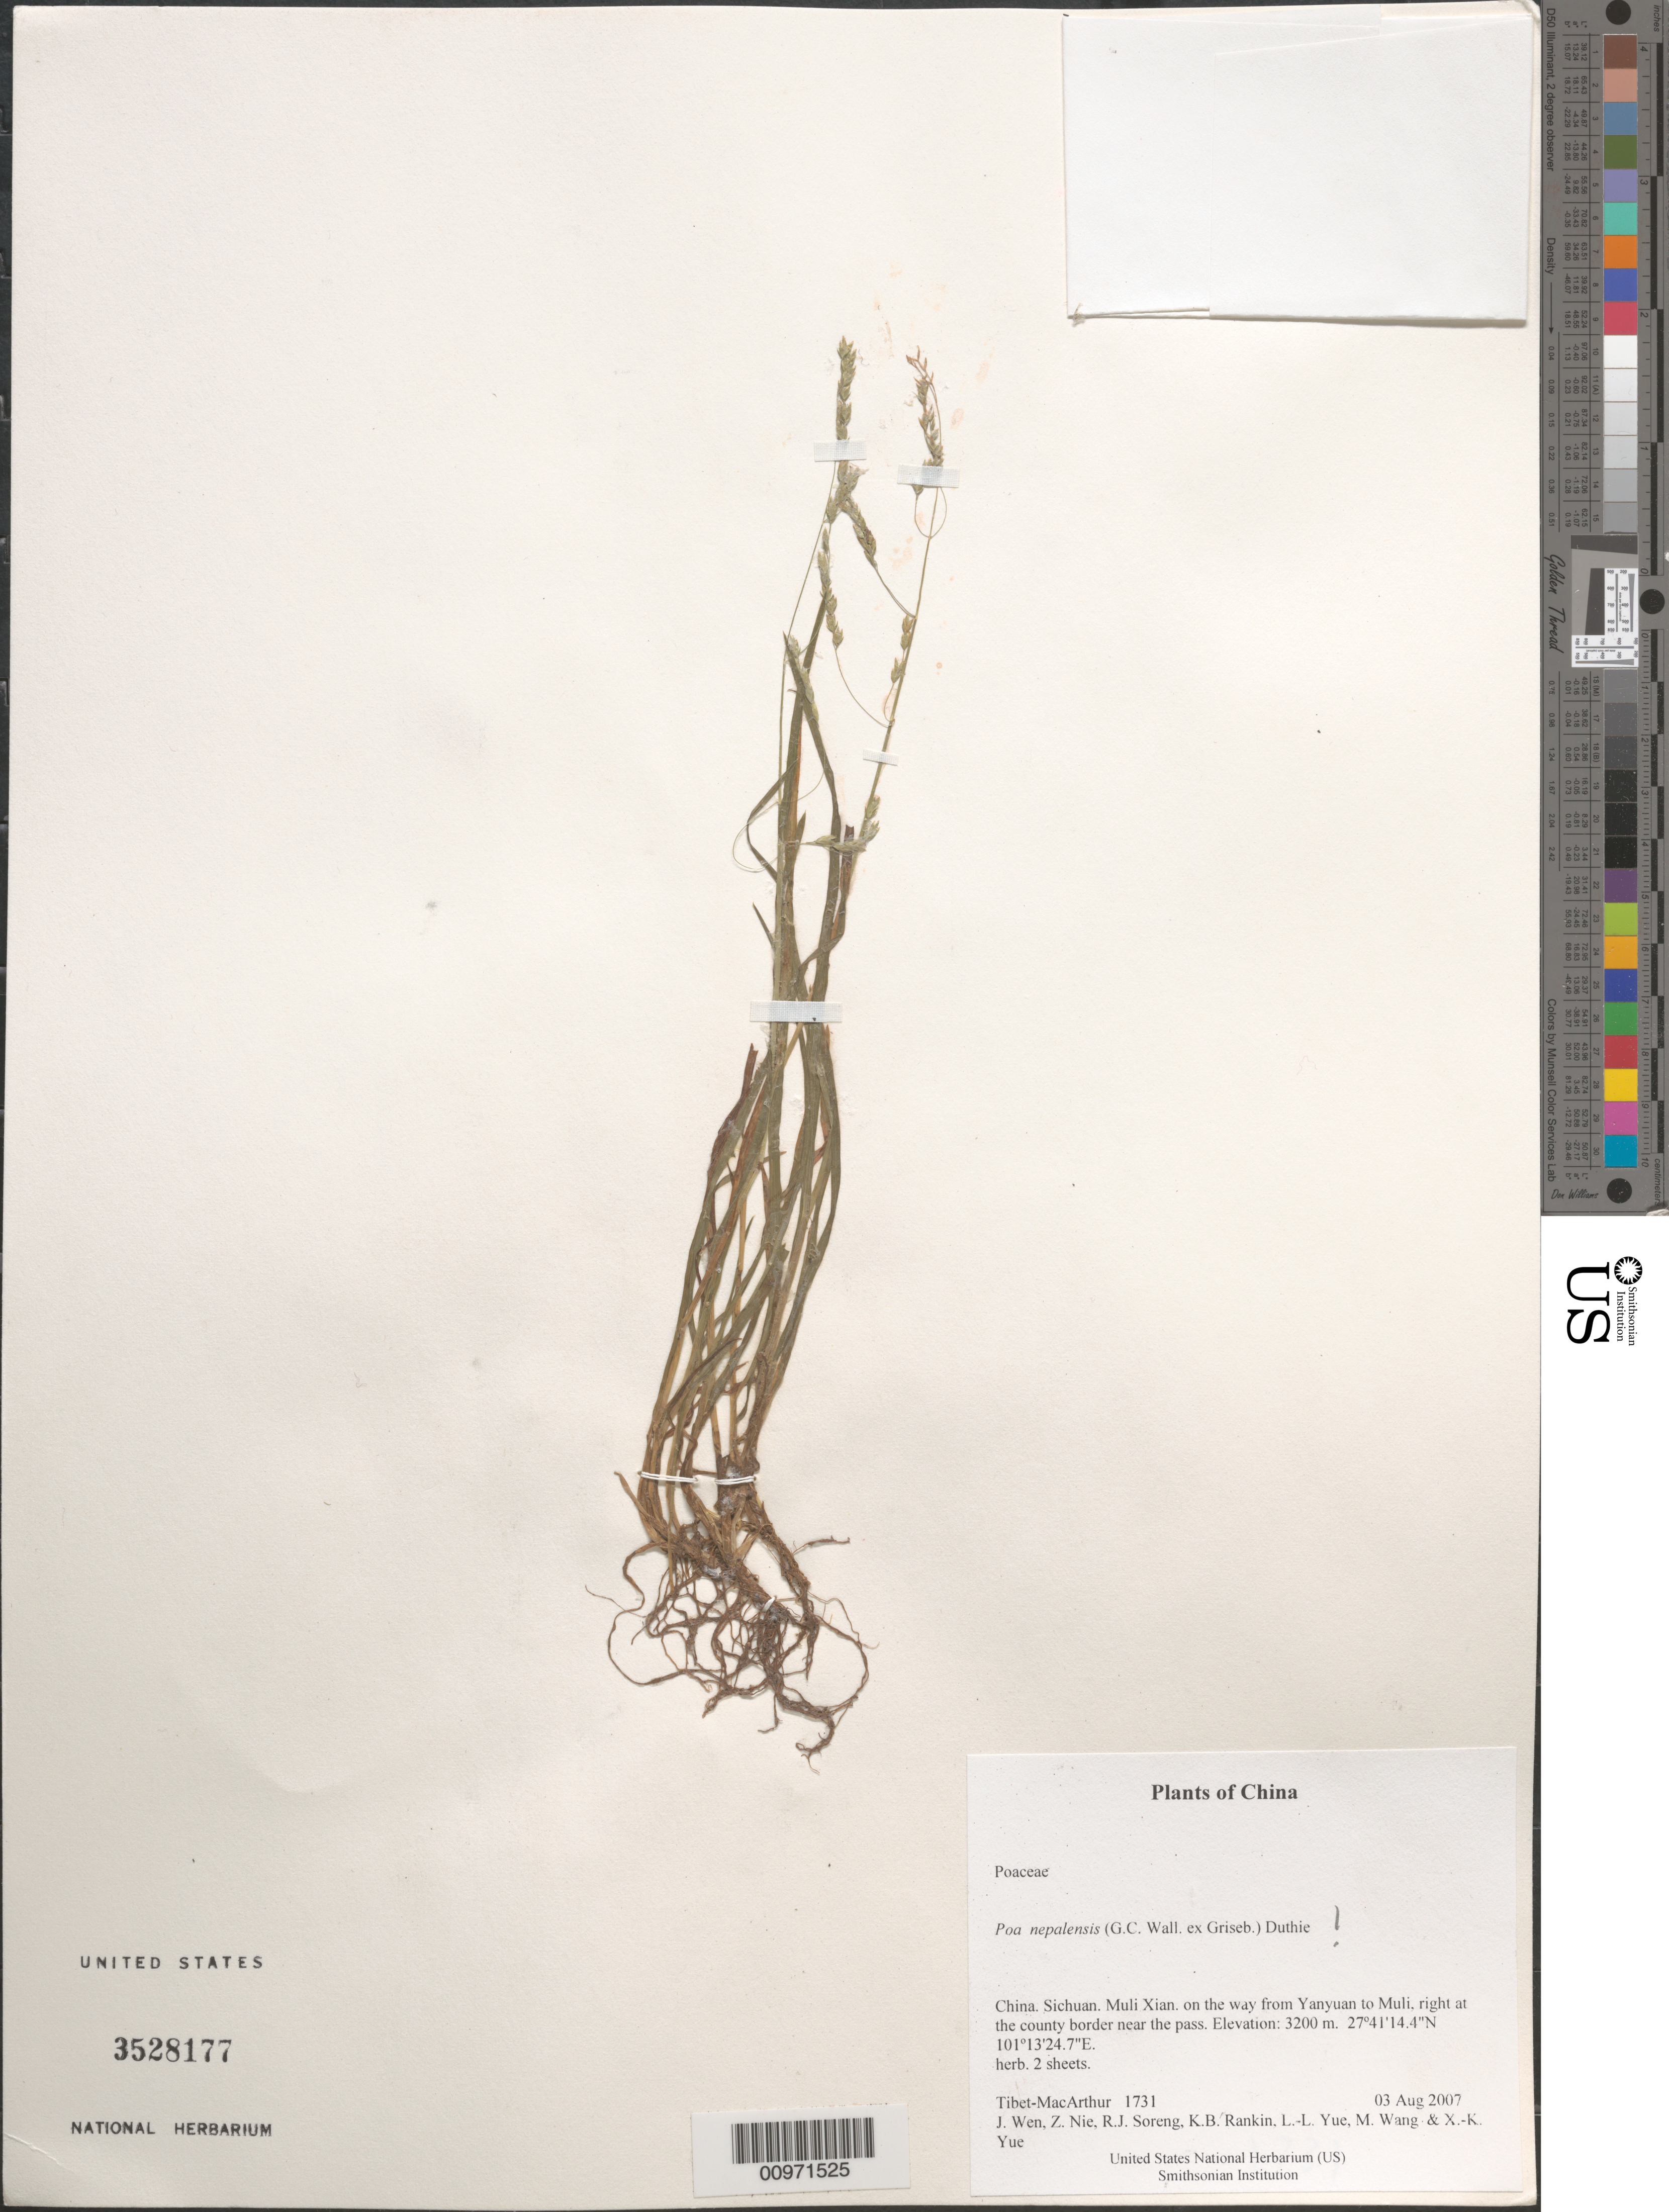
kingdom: Plantae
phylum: Tracheophyta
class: Liliopsida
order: Poales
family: Poaceae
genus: Poa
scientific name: Poa nepalensis var. nepalensis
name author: (G.C. Wall. ex Griseb.) Duthie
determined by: Soreng, Robert J., Research Associate (BOT), Smithsonian Institution - National Museum of Natural History (UNITED STATES)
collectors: Tibet-MacArthur, J. Wen, Z. Nie, R. J. Soreng, K. Rankin, L. Yue, M. Wang & X. Yue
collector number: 1731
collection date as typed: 03 Aug 2007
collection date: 2007-08-03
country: China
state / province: Sichuan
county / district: Muli Xian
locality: on the way from Yanyuan to Muli, right at the county border near the pass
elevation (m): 3200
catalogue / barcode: US 3528177